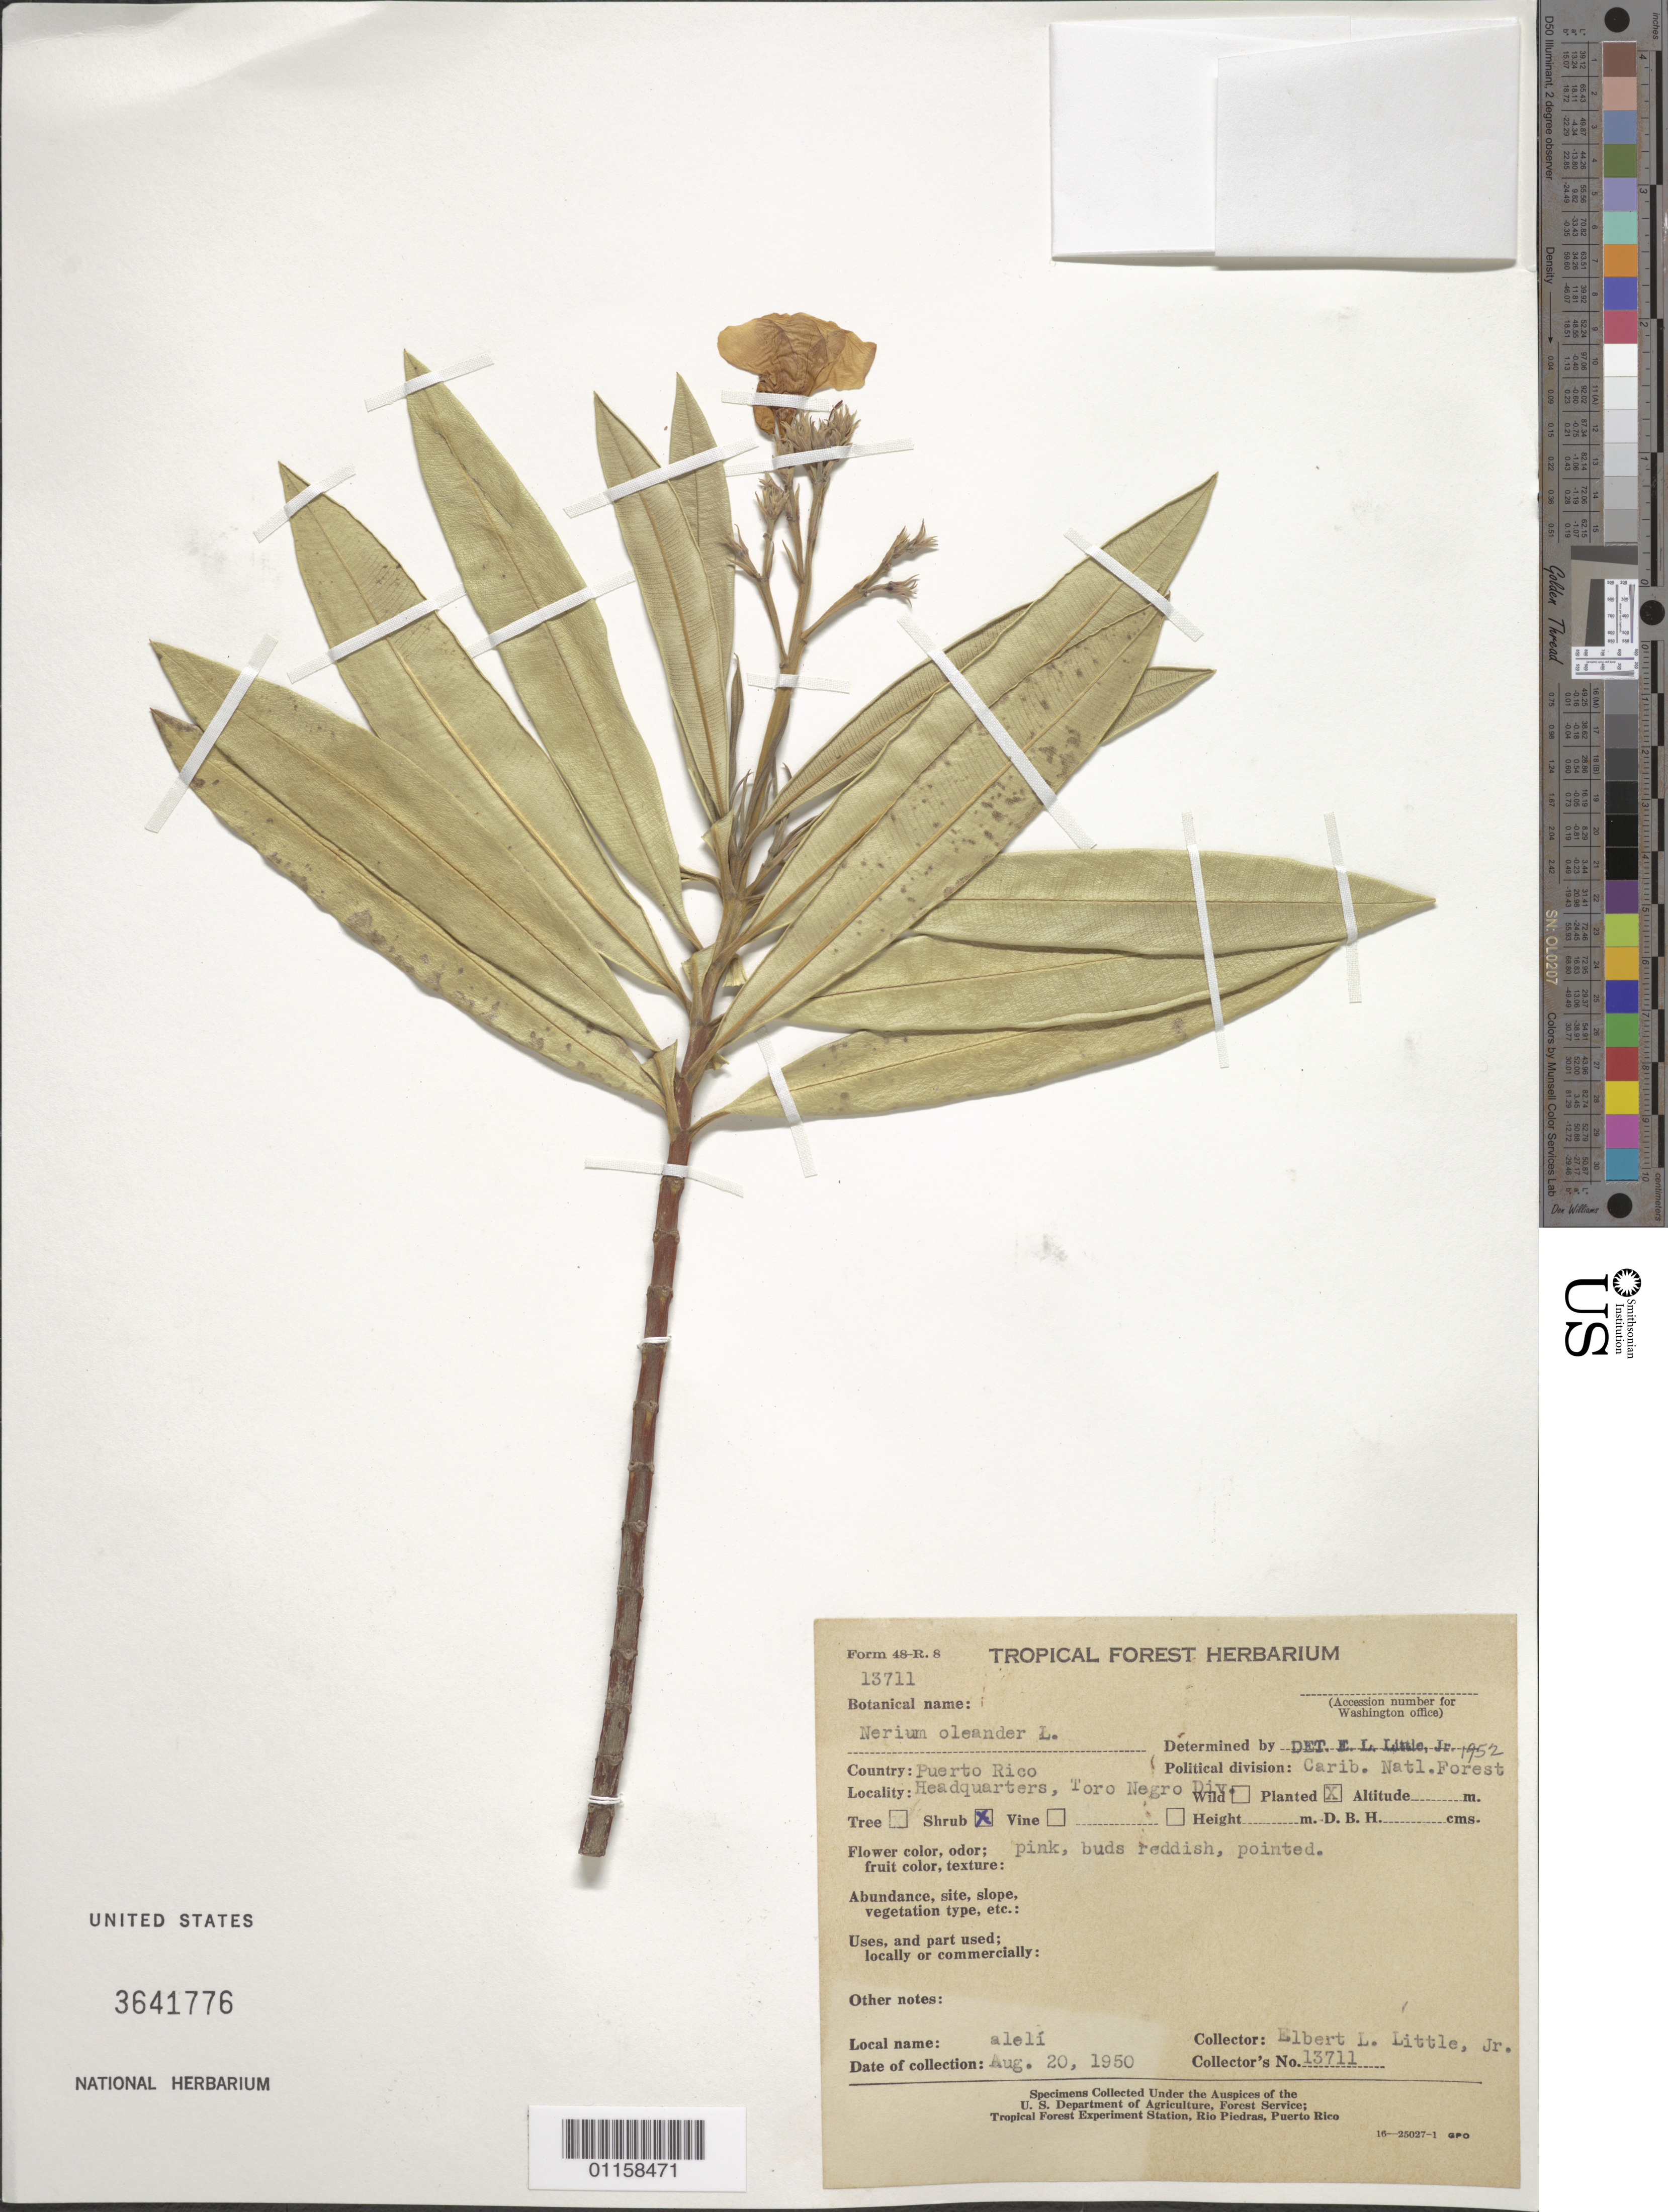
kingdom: Plantae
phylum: Tracheophyta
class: Magnoliopsida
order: Gentianales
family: Apocynaceae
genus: Nerium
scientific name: Nerium oleander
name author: L.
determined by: Little, Elbert L., Jr., (FSSR), United States Department of Agriculture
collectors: E. L. Little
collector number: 13711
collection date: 1950-08-20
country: Puerto Rico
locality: Carib. Nat'l. Forest, Headquarters, Toro Negro Division.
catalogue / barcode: US 3641776